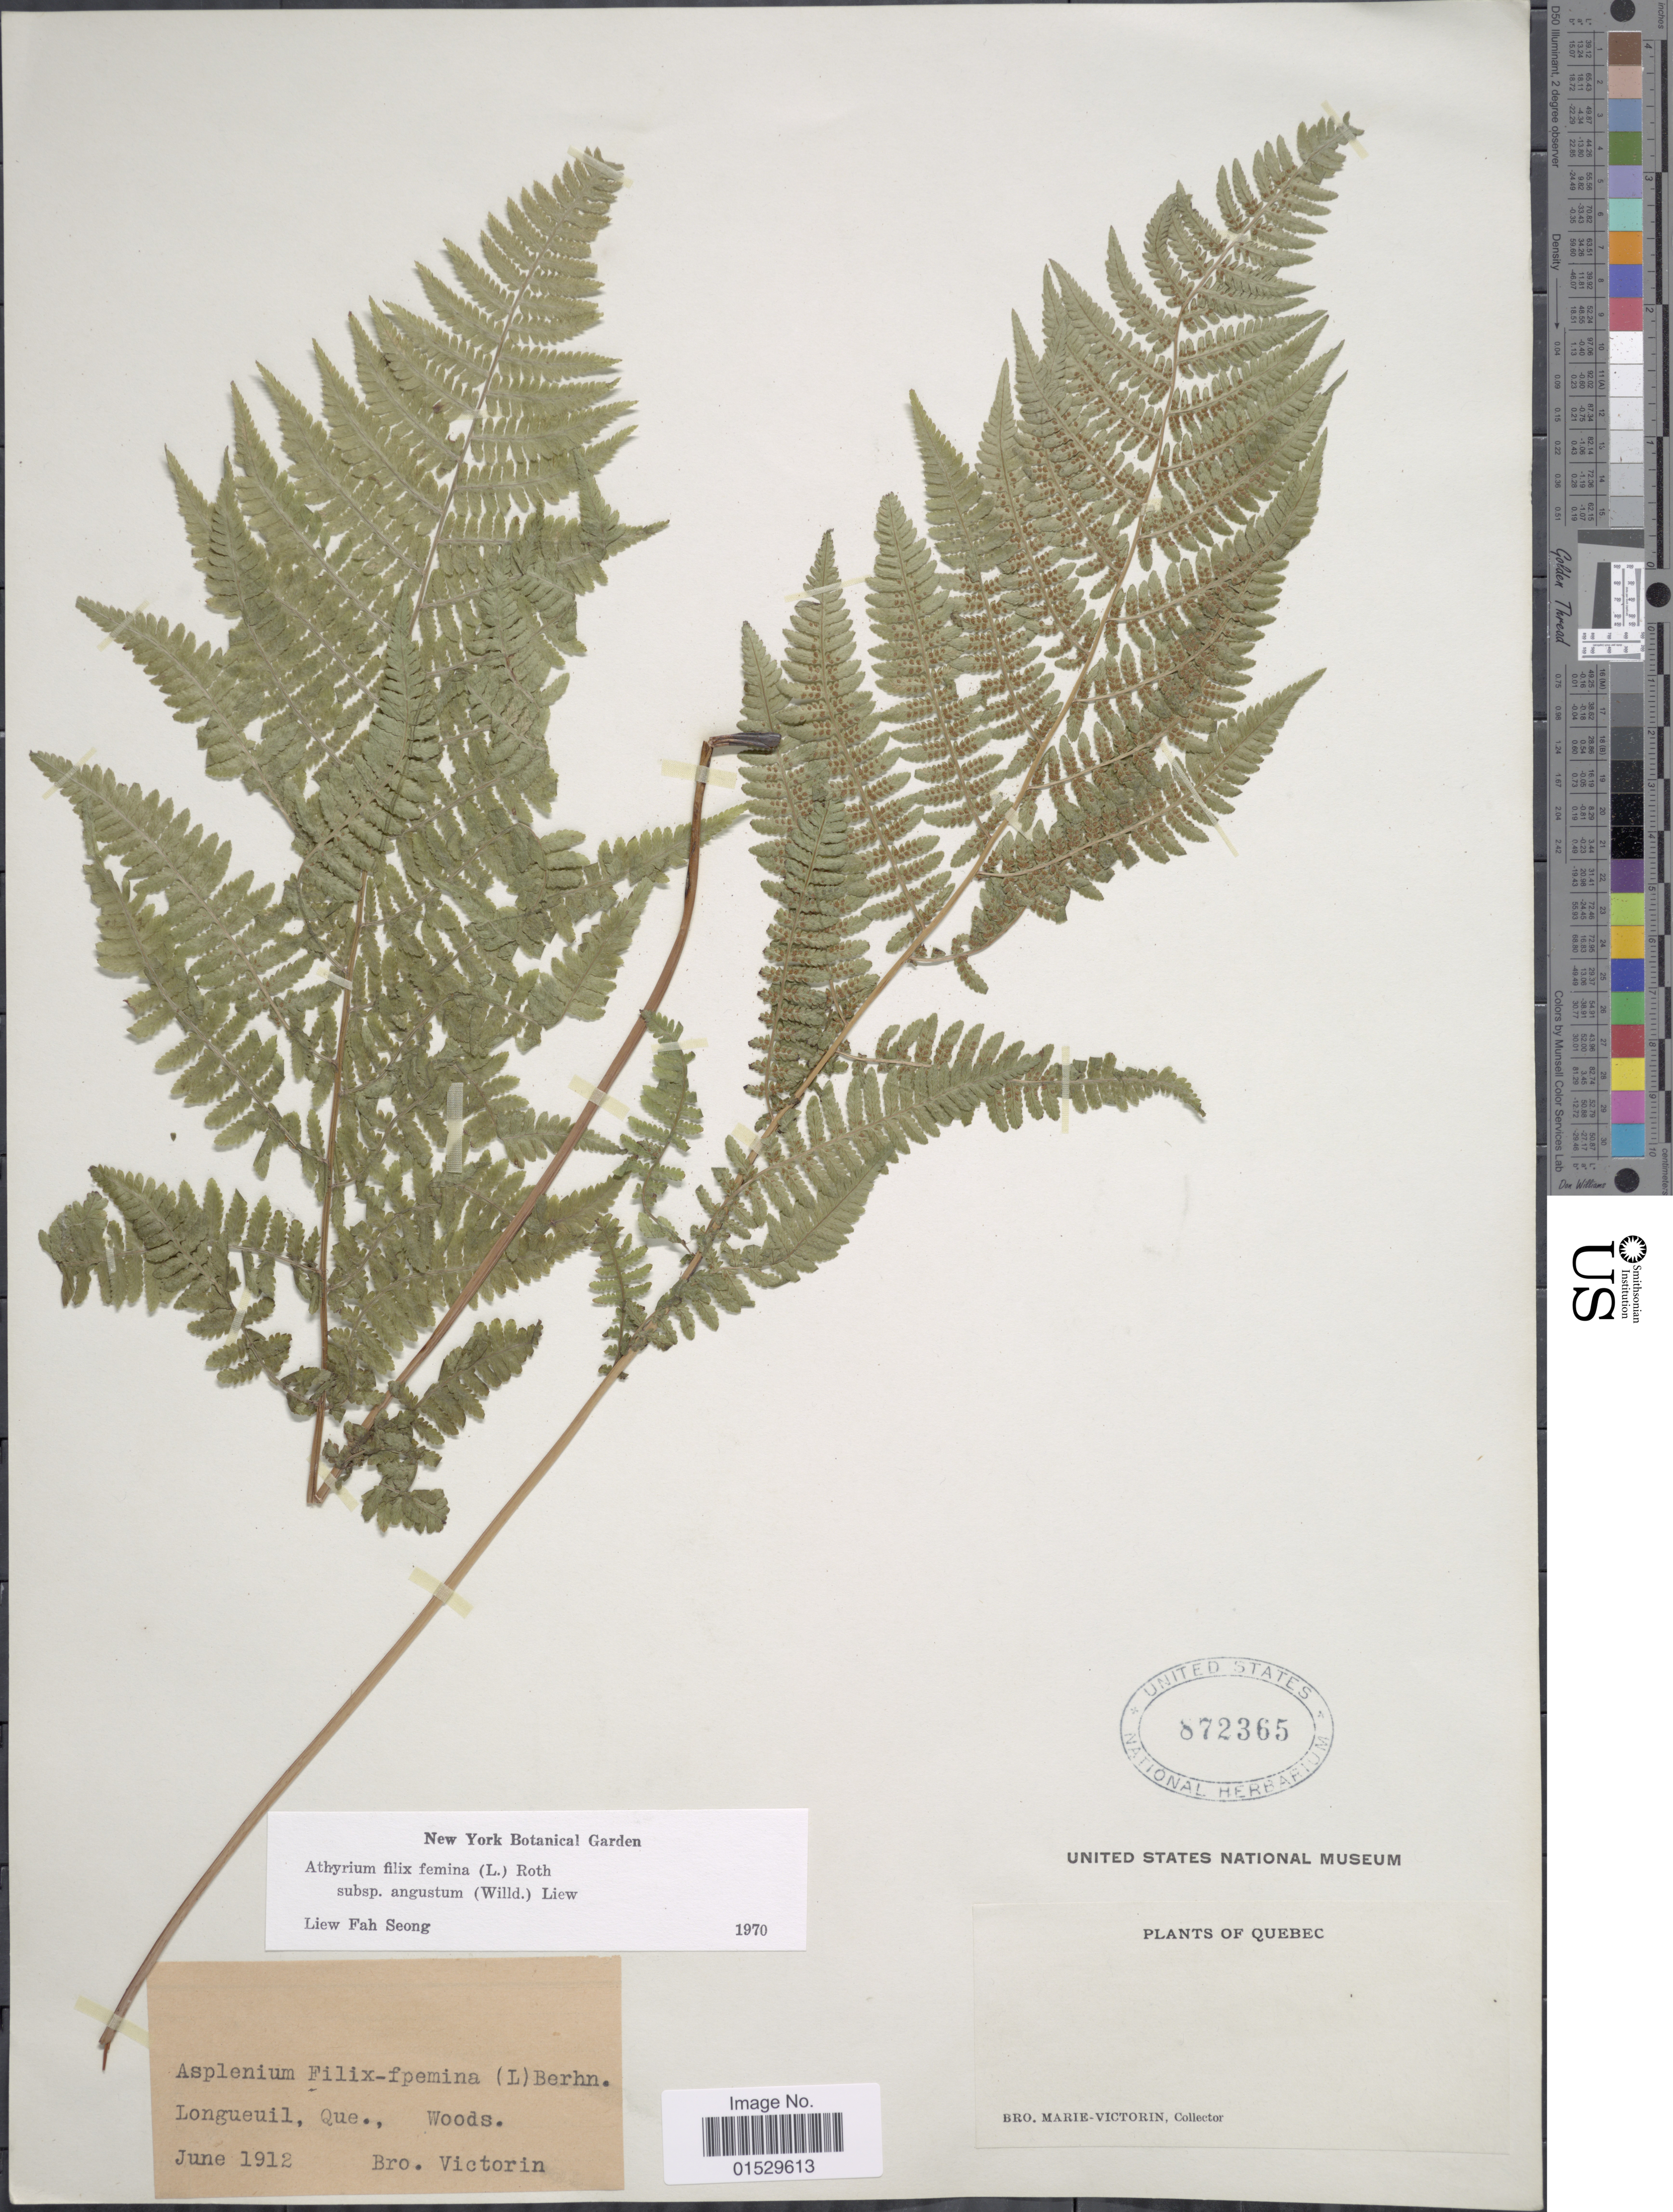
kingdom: Plantae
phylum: Tracheophyta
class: Polypodiopsida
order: Polypodiales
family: Athyriaceae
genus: Athyrium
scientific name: Athyrium filix-femina subsp. angustatum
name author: (Willd.) R.T. Clausen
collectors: Fr. Marie-Victorin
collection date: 1912-06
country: Canada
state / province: Quebec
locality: Longueuil, Que.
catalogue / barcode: US 872365